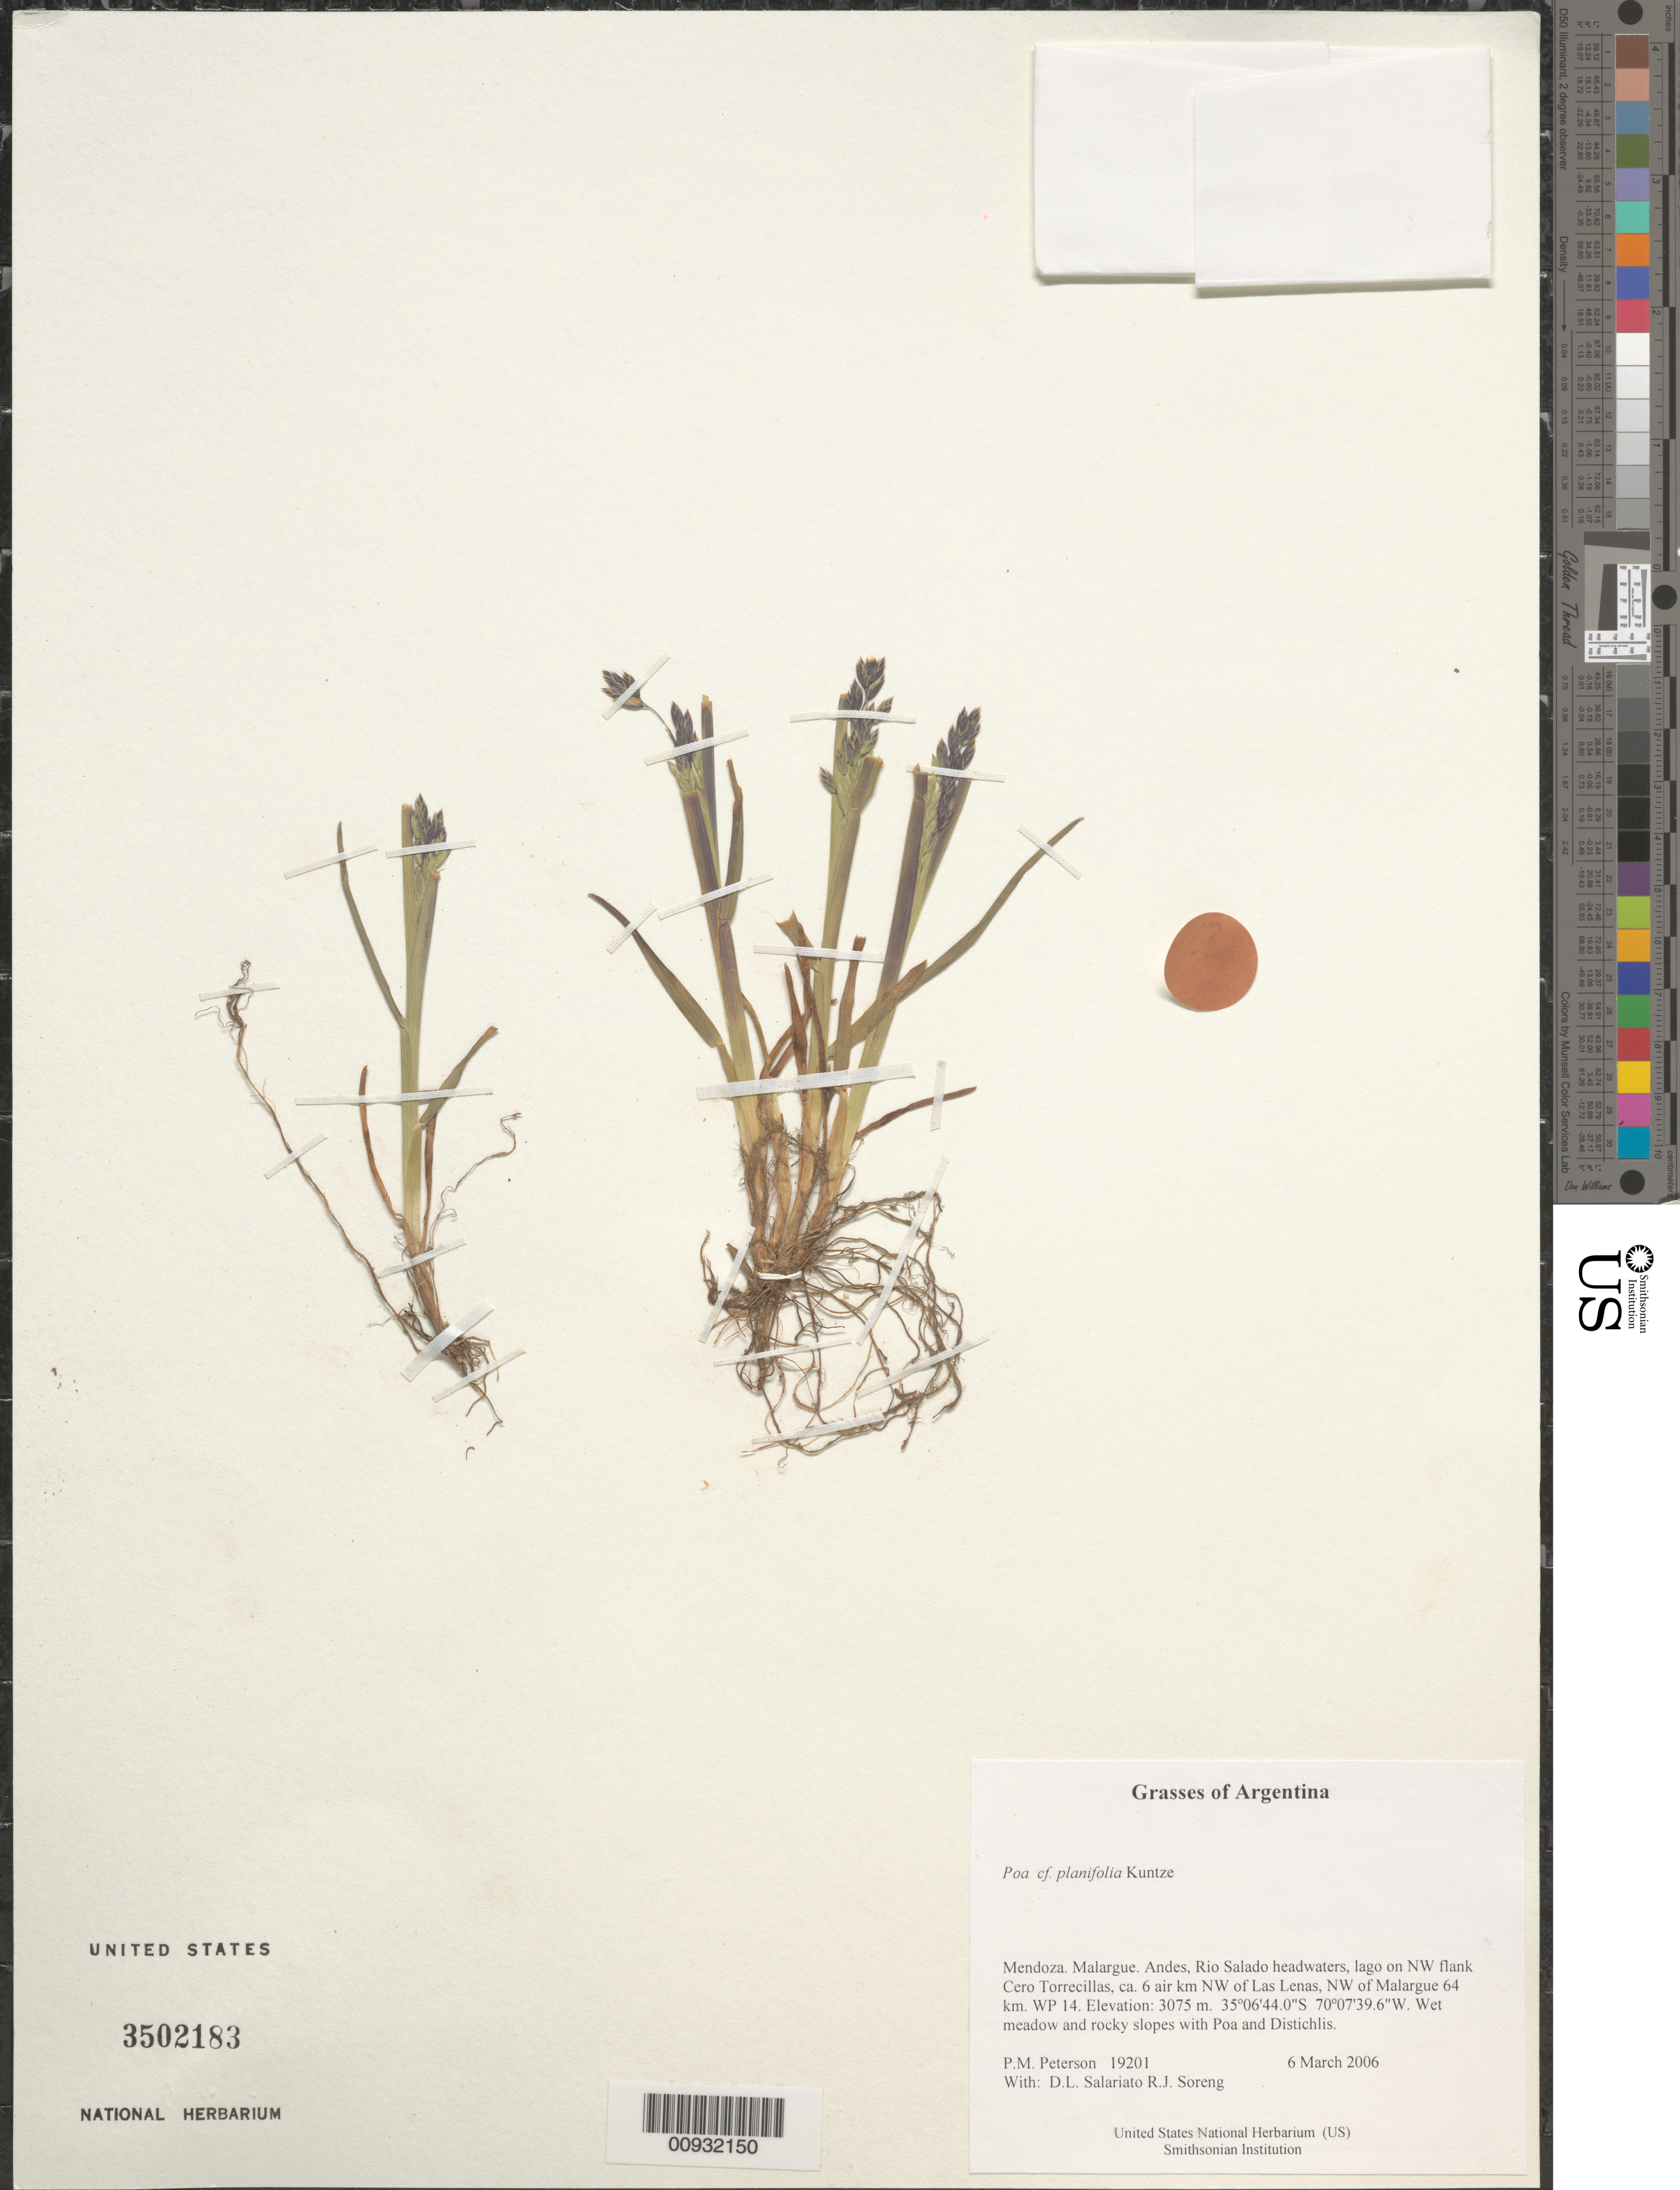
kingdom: Plantae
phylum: Tracheophyta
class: Liliopsida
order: Poales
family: Poaceae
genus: Poa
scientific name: Poa planifolia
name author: Kuntze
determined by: Soreng, Robert J., Research Associate (BOT), Smithsonian Institution - National Museum of Natural History (UNITED STATES)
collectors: P. M. Peterson, R. J. Soreng, D. Salariato & A. Panizza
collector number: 19201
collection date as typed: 06 Mar 2006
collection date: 2006-03-06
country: Argentina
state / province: Mendoza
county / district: Malargue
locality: Andes, Rio Salado headwaters, lago on NW flank Cero Torrecillas, ca. 6 air km NW of Las Lenas, NW of Malargue 64 km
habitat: Wet meadow and rocky slopes with Poa and Distichlis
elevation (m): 3075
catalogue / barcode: US 3502183